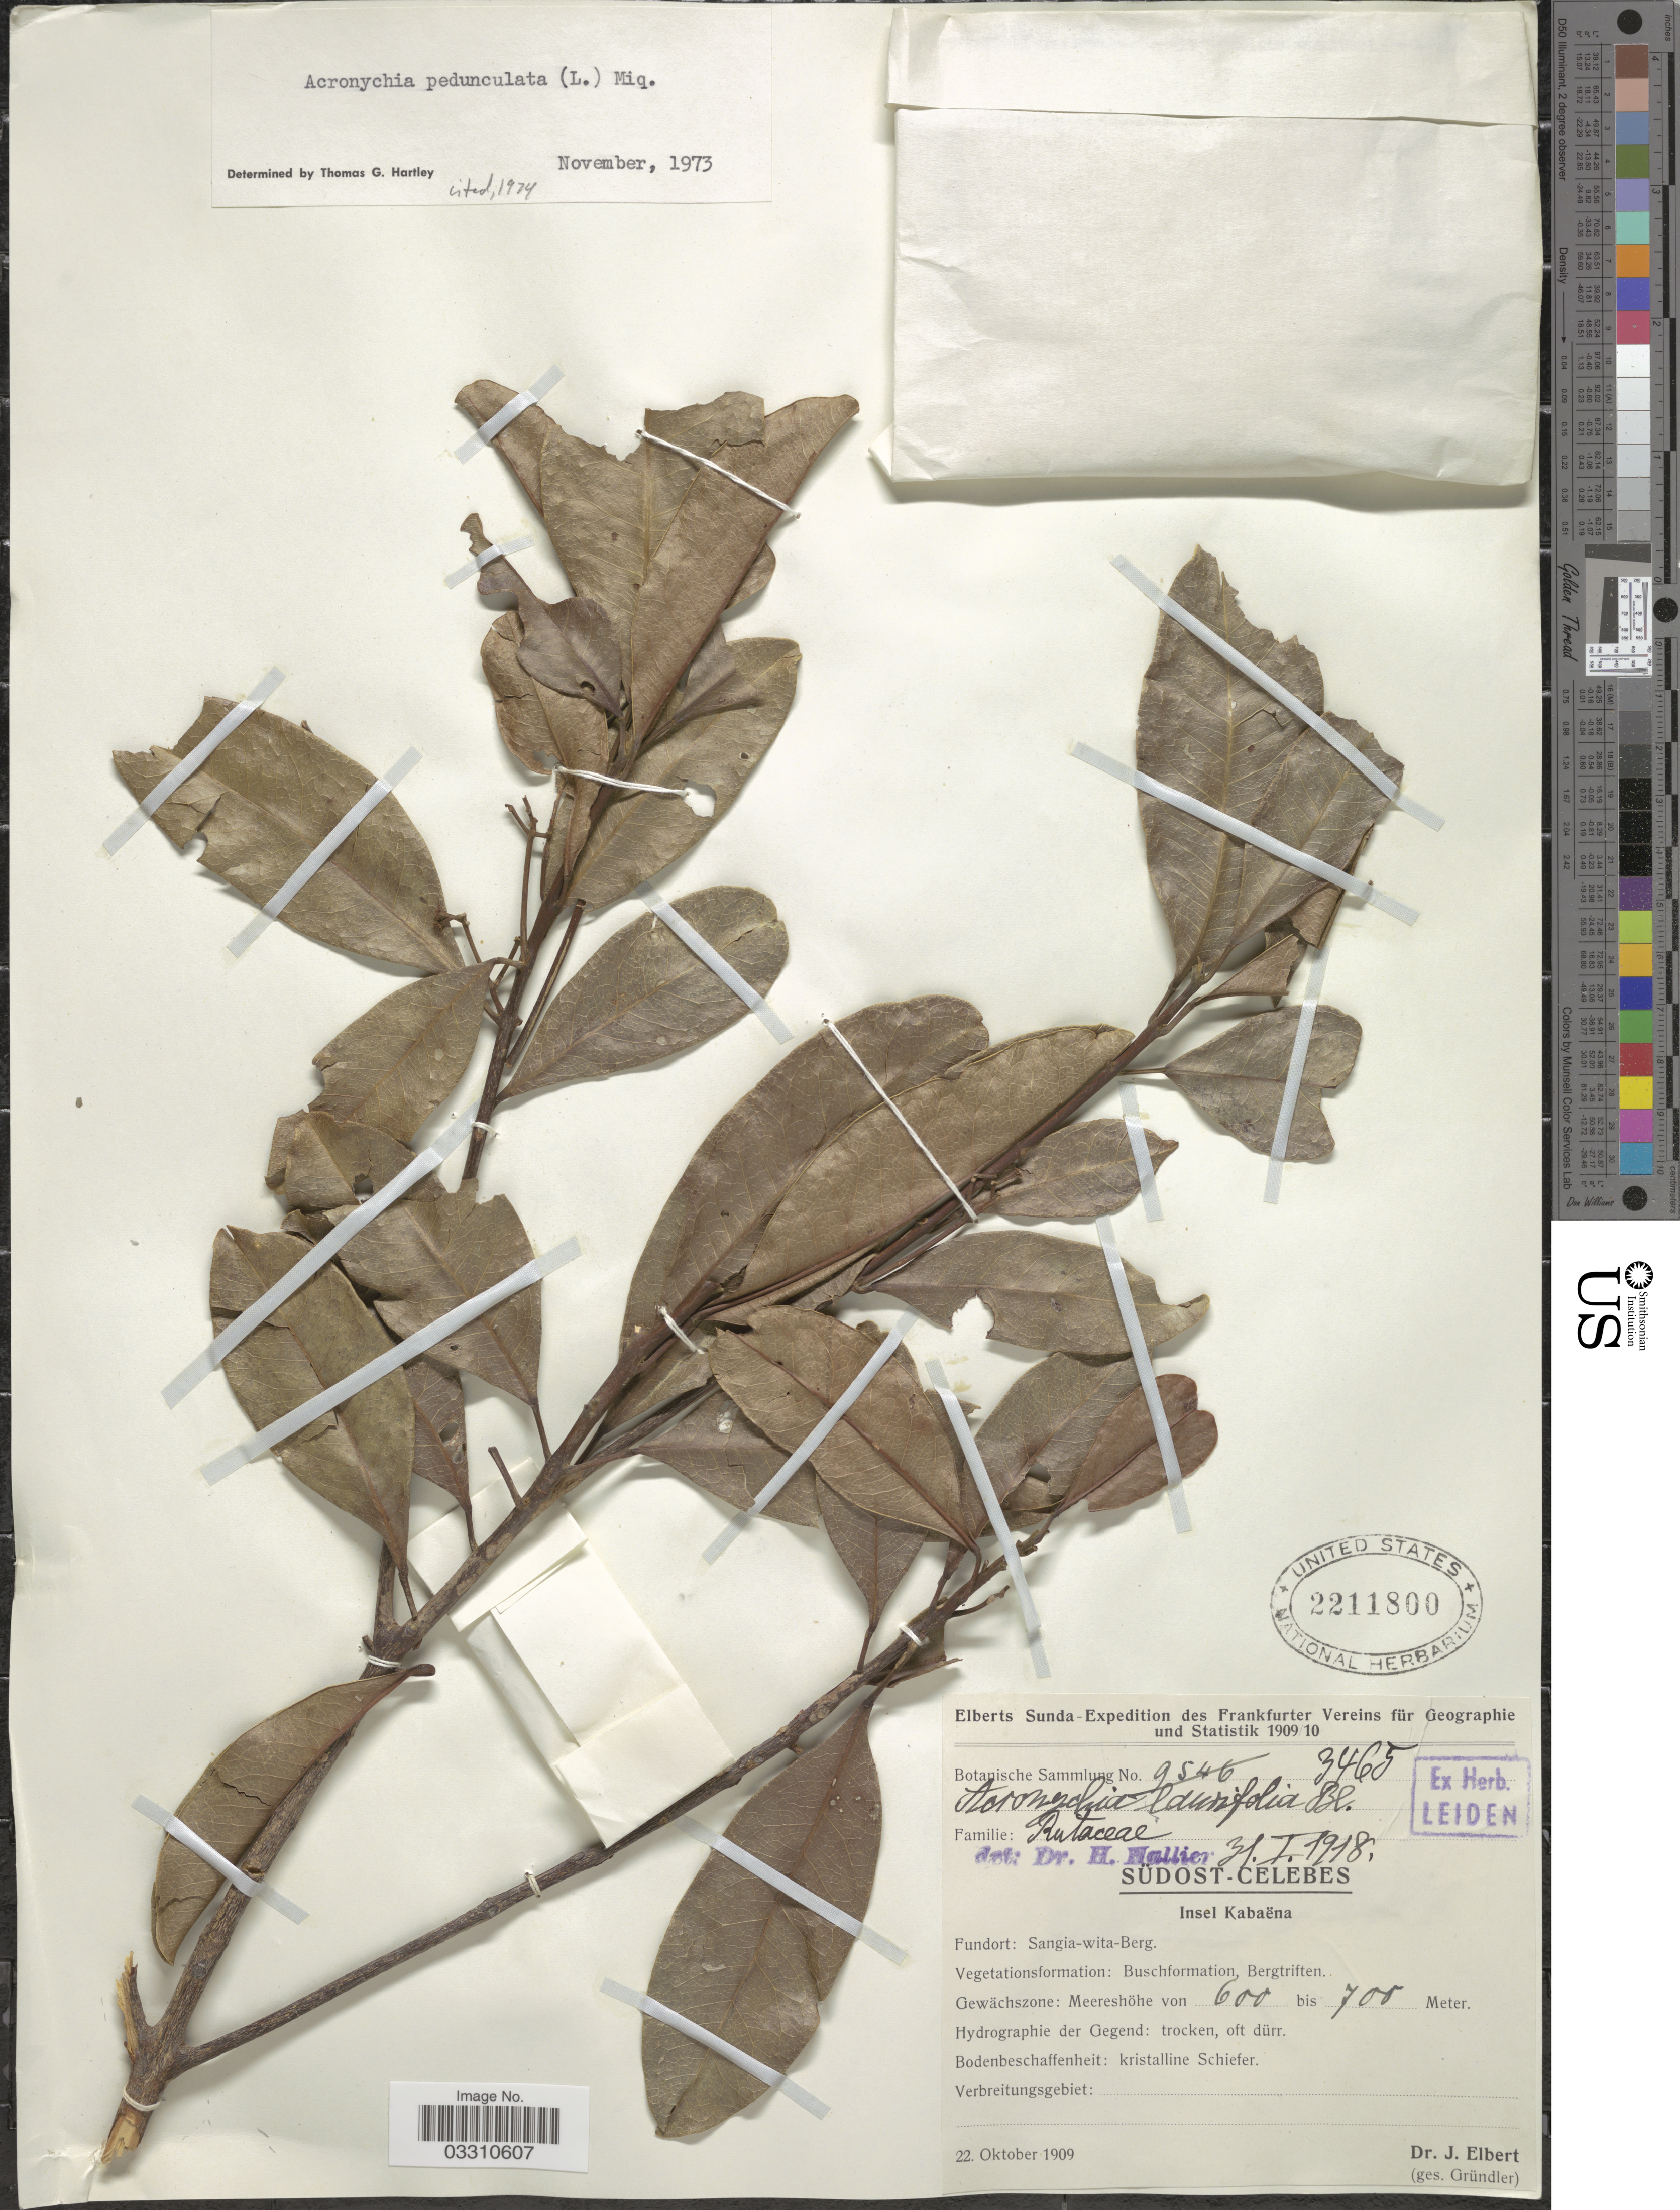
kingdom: Plantae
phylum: Tracheophyta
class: Magnoliopsida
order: Sapindales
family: Rutaceae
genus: Acronychia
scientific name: Acronychia pedunculata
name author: (L.) Miq.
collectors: J. Elbert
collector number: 3465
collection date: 1909-10-22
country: Indonesia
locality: Südost-Celebes. Insel Kabaëna. Sangia-wita-Berg.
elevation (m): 600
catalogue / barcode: US 2211800